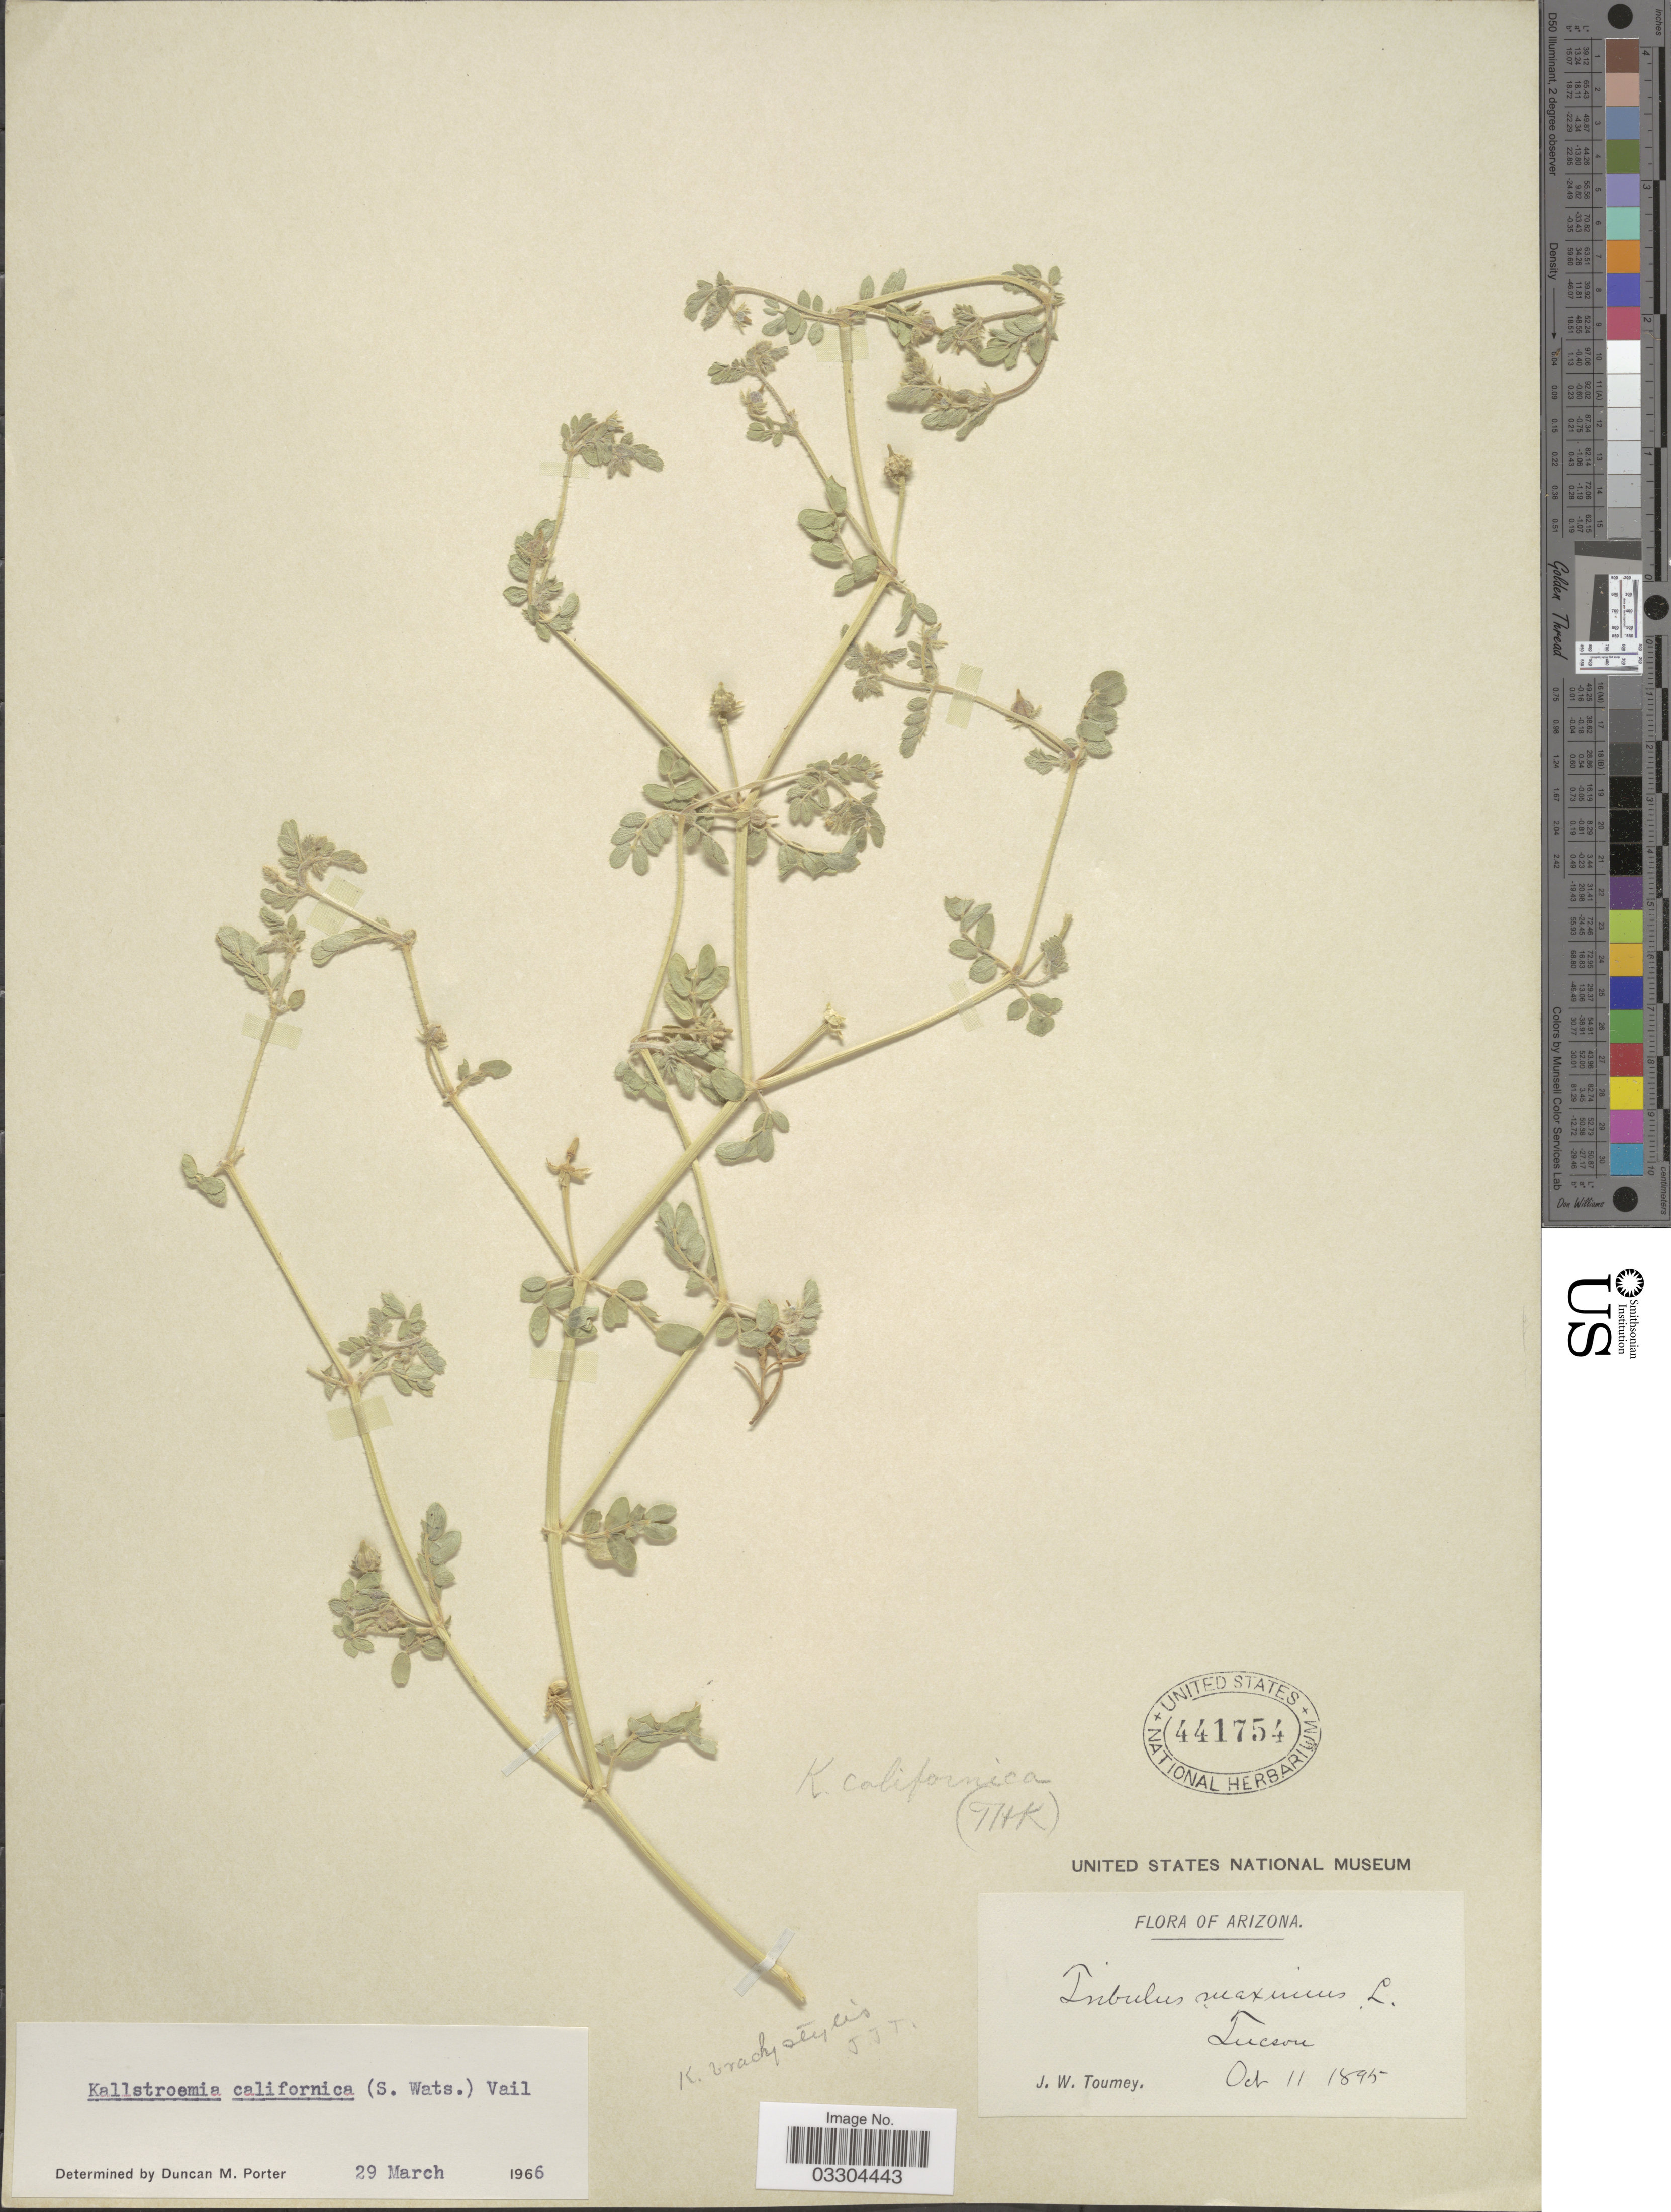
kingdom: Plantae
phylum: Tracheophyta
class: Magnoliopsida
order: Zygophyllales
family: Zygophyllaceae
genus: Kallstroemia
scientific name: Kallstroemia californica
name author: (S. Watson) Vail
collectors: J. W. Toumey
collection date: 1895-10-11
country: United States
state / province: Arizona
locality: Tucson.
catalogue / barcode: US 441754